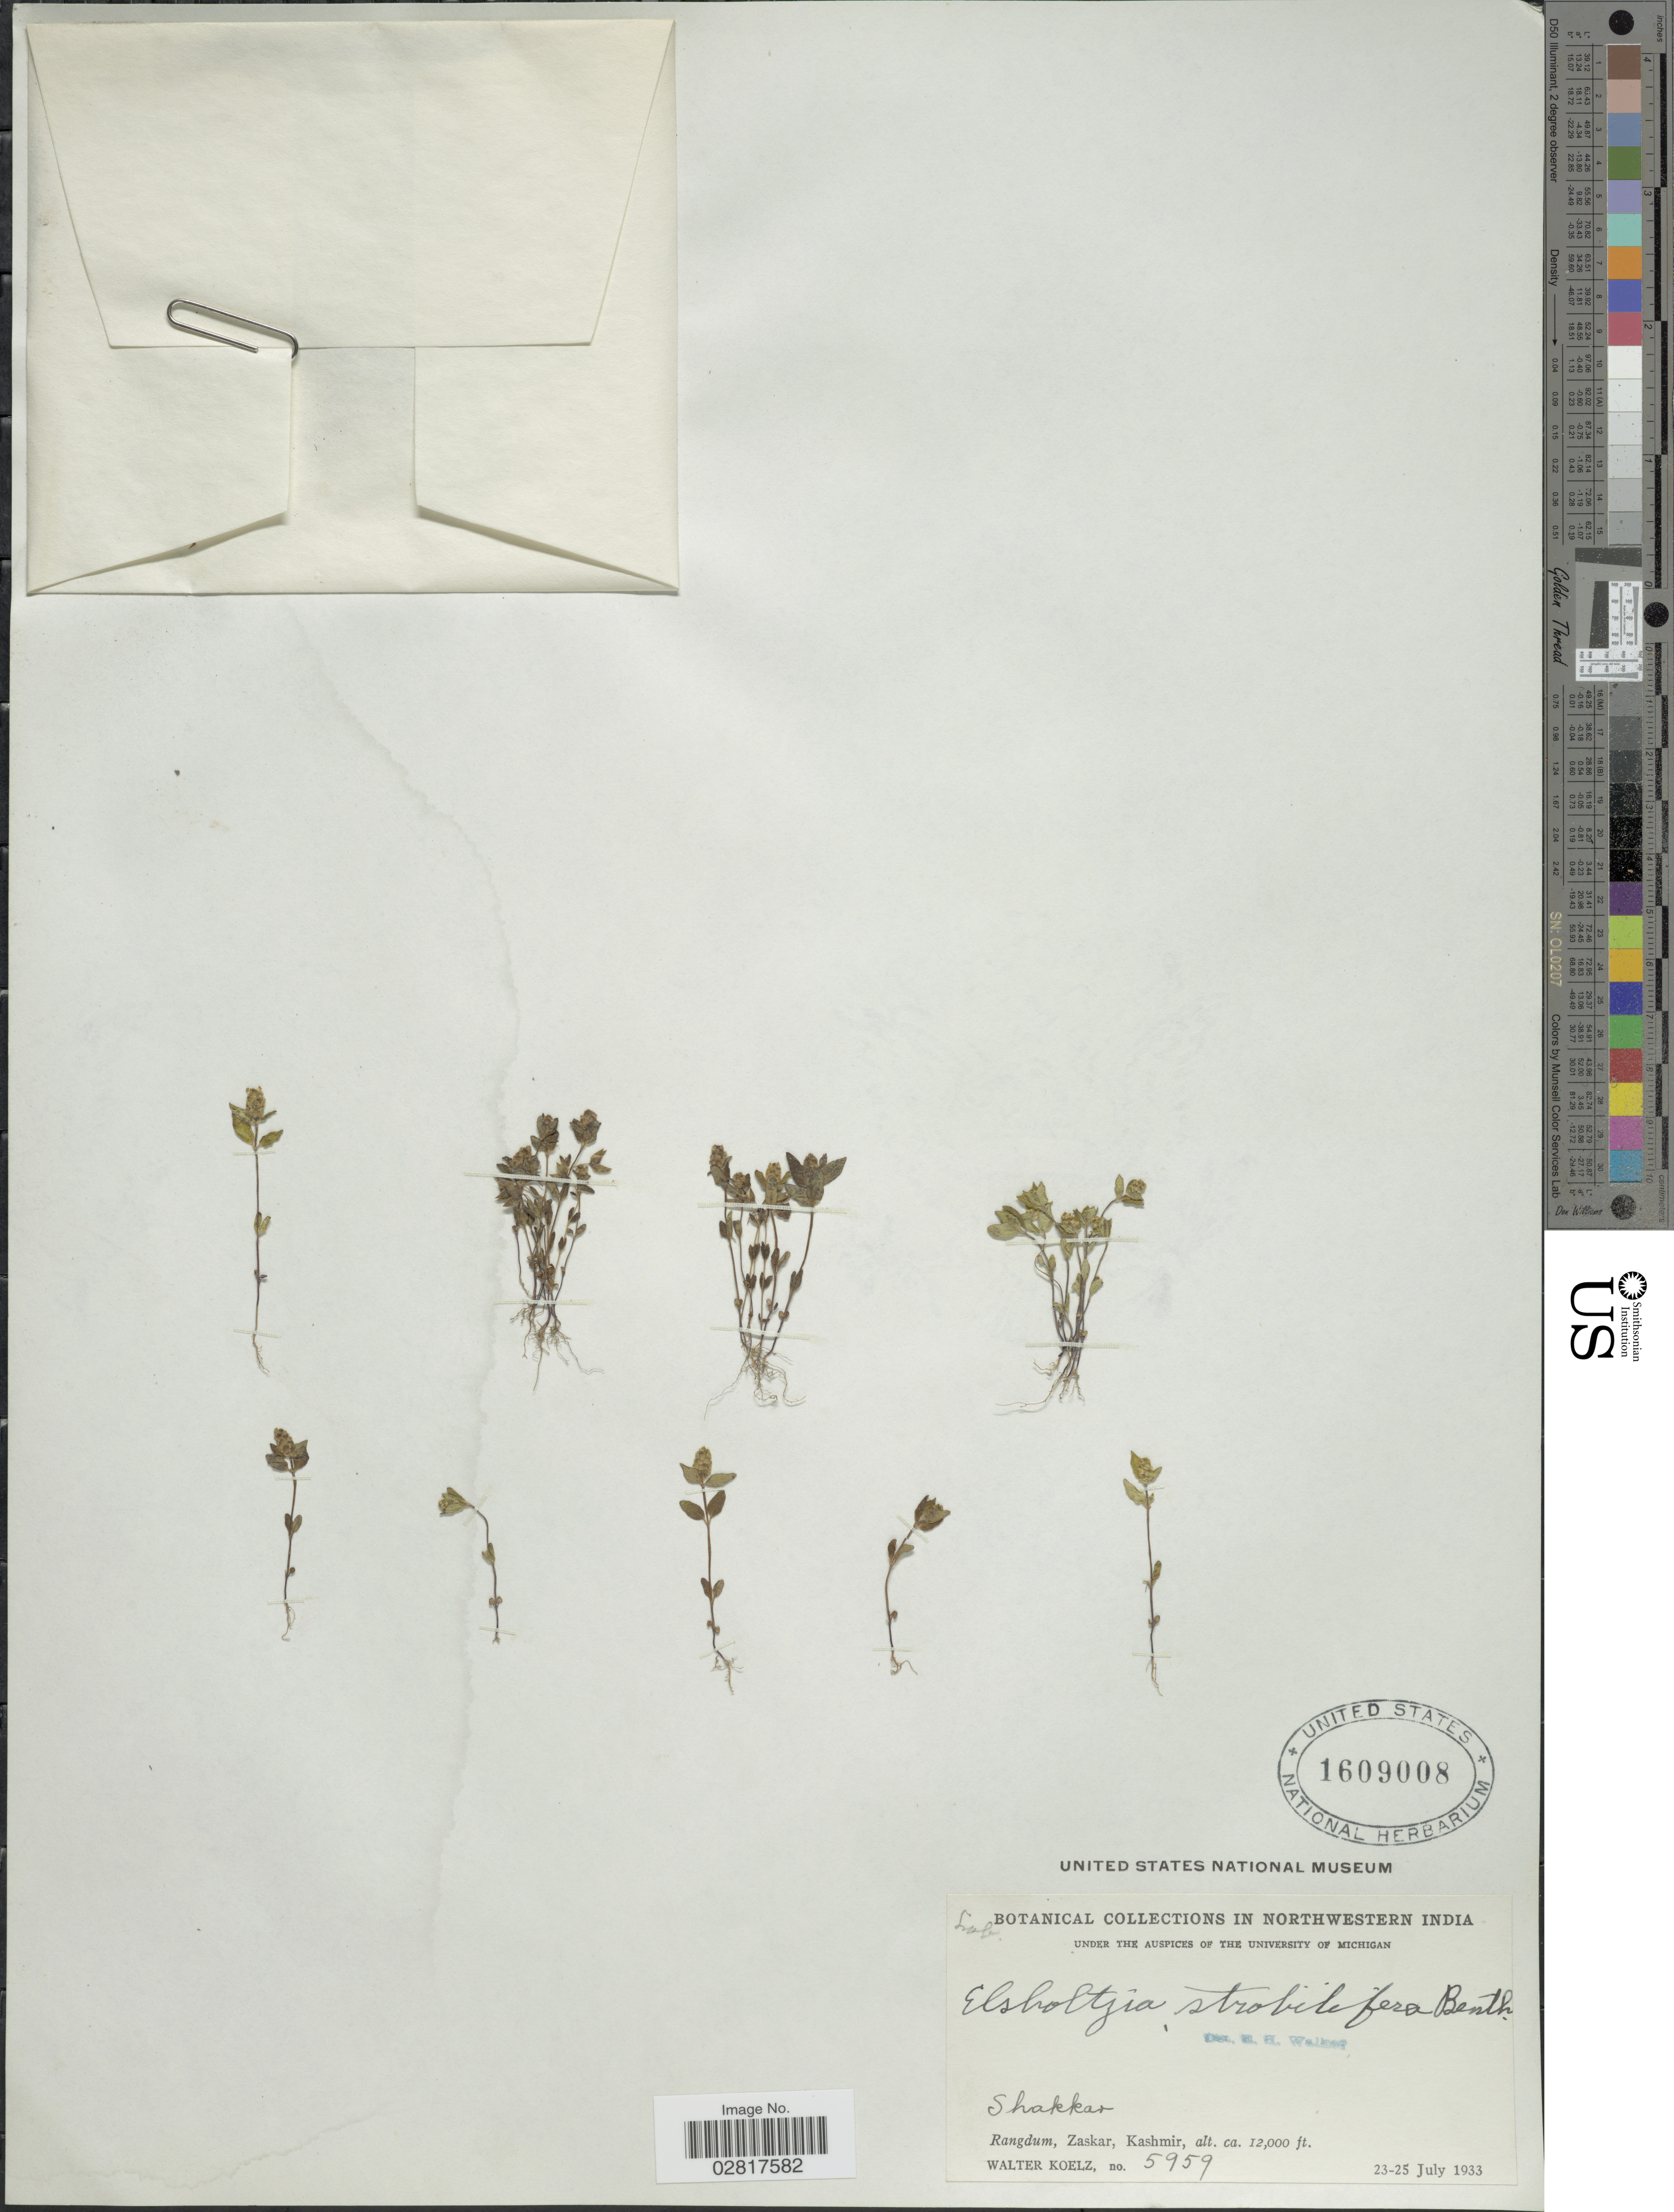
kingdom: Plantae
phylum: Tracheophyta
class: Magnoliopsida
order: Lamiales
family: Lamiaceae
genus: Elsholtzia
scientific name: Elsholtzia strobilifera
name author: (Benth.) Benth.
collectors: W. N. Koelz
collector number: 5959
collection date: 1933-07-23/1933-07-25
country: India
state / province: Jammu and Kashmir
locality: Northwestern India, Shakkar, Rangdum, Zaskar, Kashmir.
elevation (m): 3658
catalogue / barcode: US 1609008